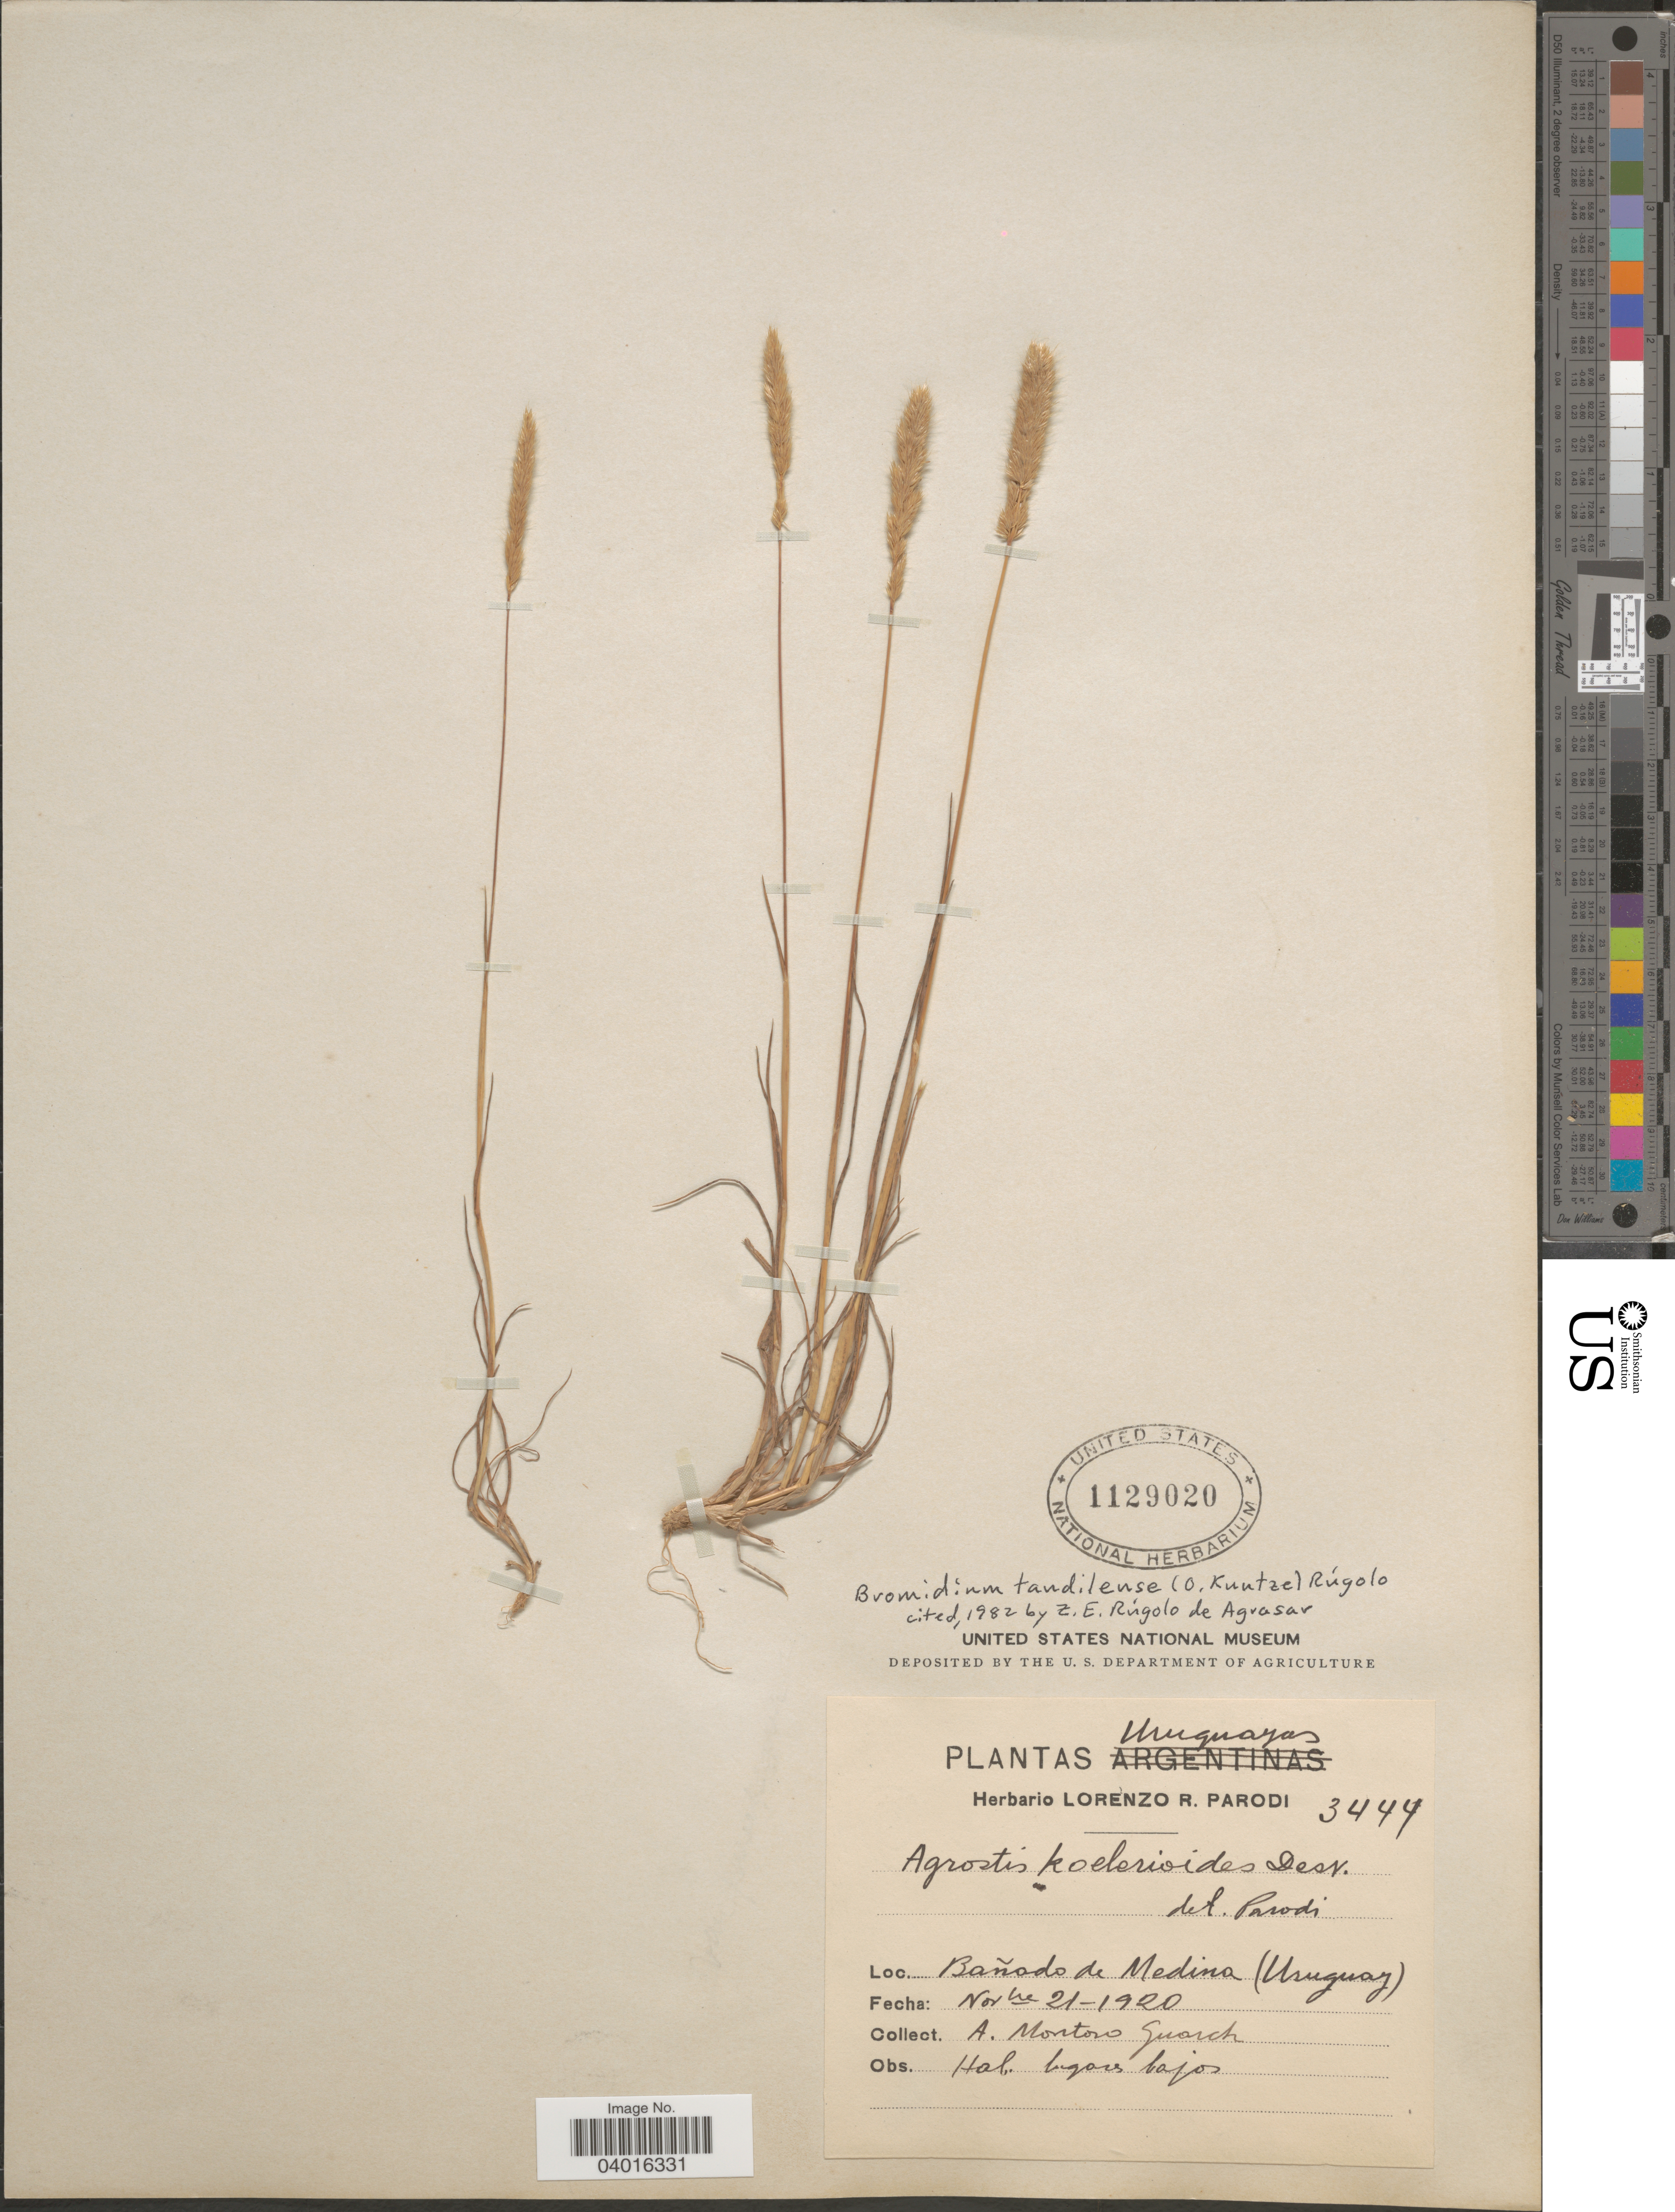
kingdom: Plantae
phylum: Tracheophyta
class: Liliopsida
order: Poales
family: Poaceae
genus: Bromidium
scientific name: Bromidium tandilense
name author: (Kuntze) Rúgolo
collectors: A. Guarch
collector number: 3444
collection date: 1920-11-21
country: Uruguay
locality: Bañado de Medina.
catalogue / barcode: US 1129020